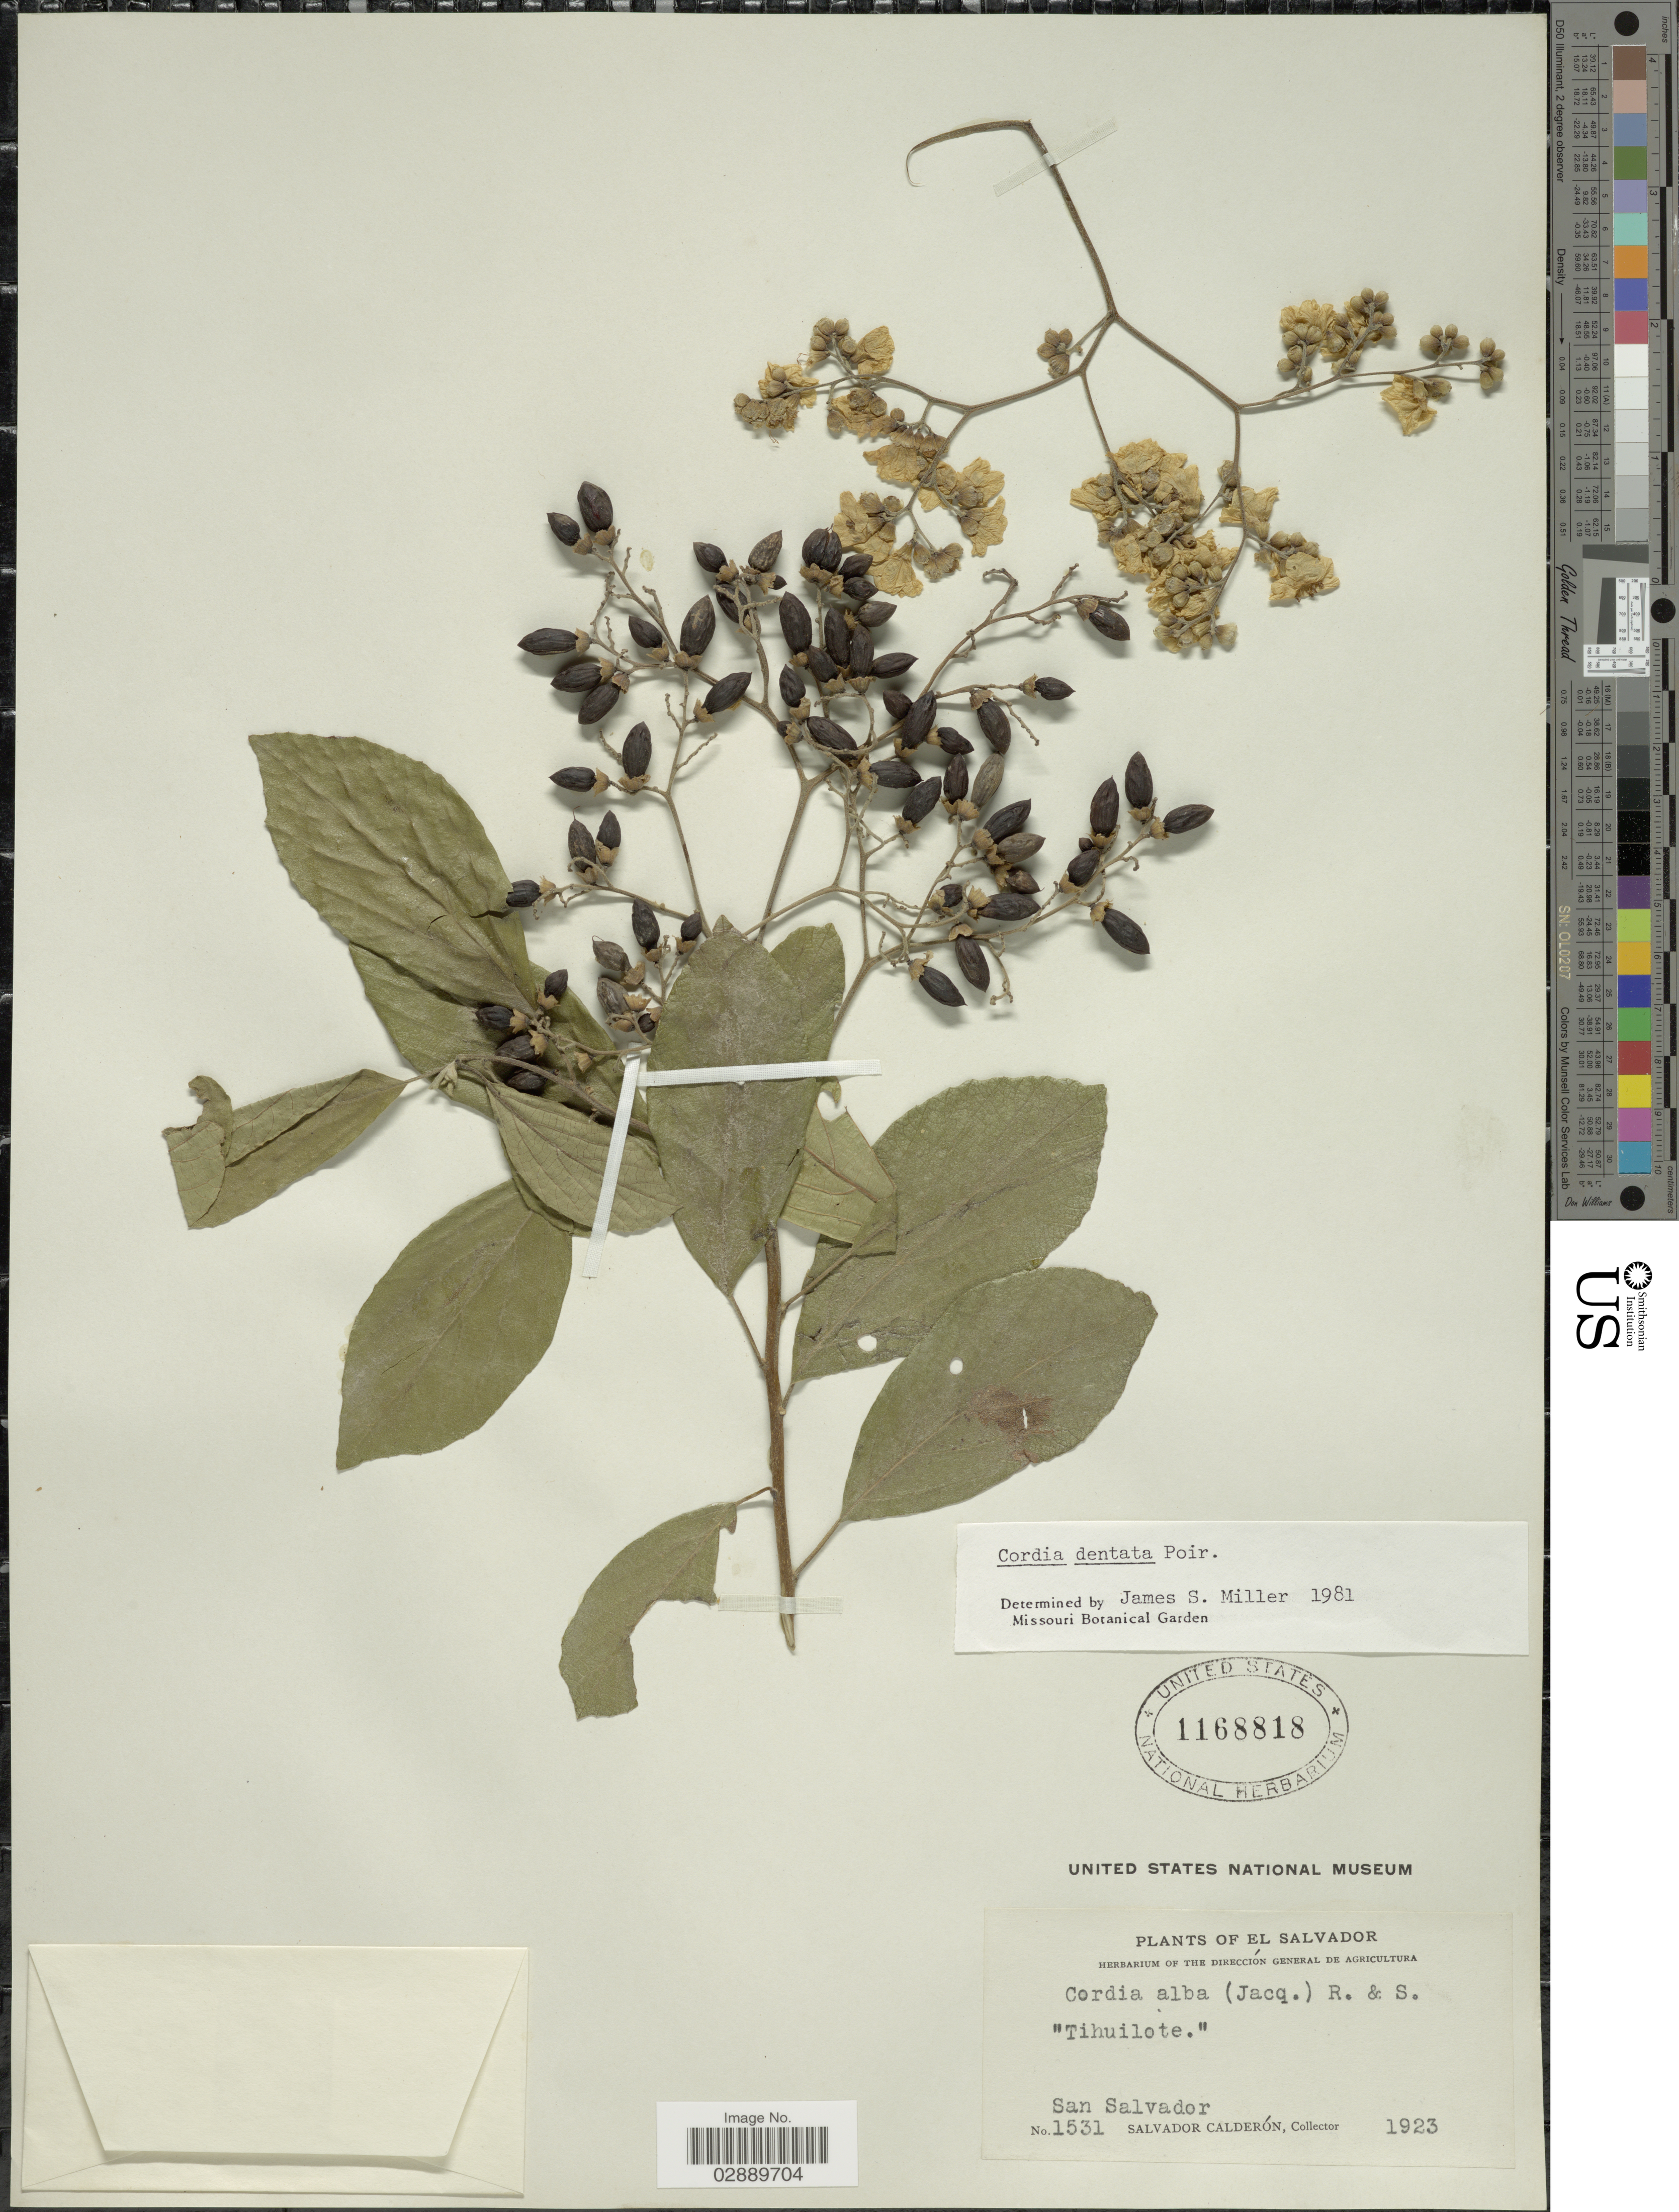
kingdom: Plantae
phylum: Tracheophyta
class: Magnoliopsida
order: Boraginales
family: Cordiaceae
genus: Cordia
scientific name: Cordia dentata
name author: Poir.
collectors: S. Calderón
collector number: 1531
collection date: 1923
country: El Salvador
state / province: San Salvador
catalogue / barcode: US 1168818